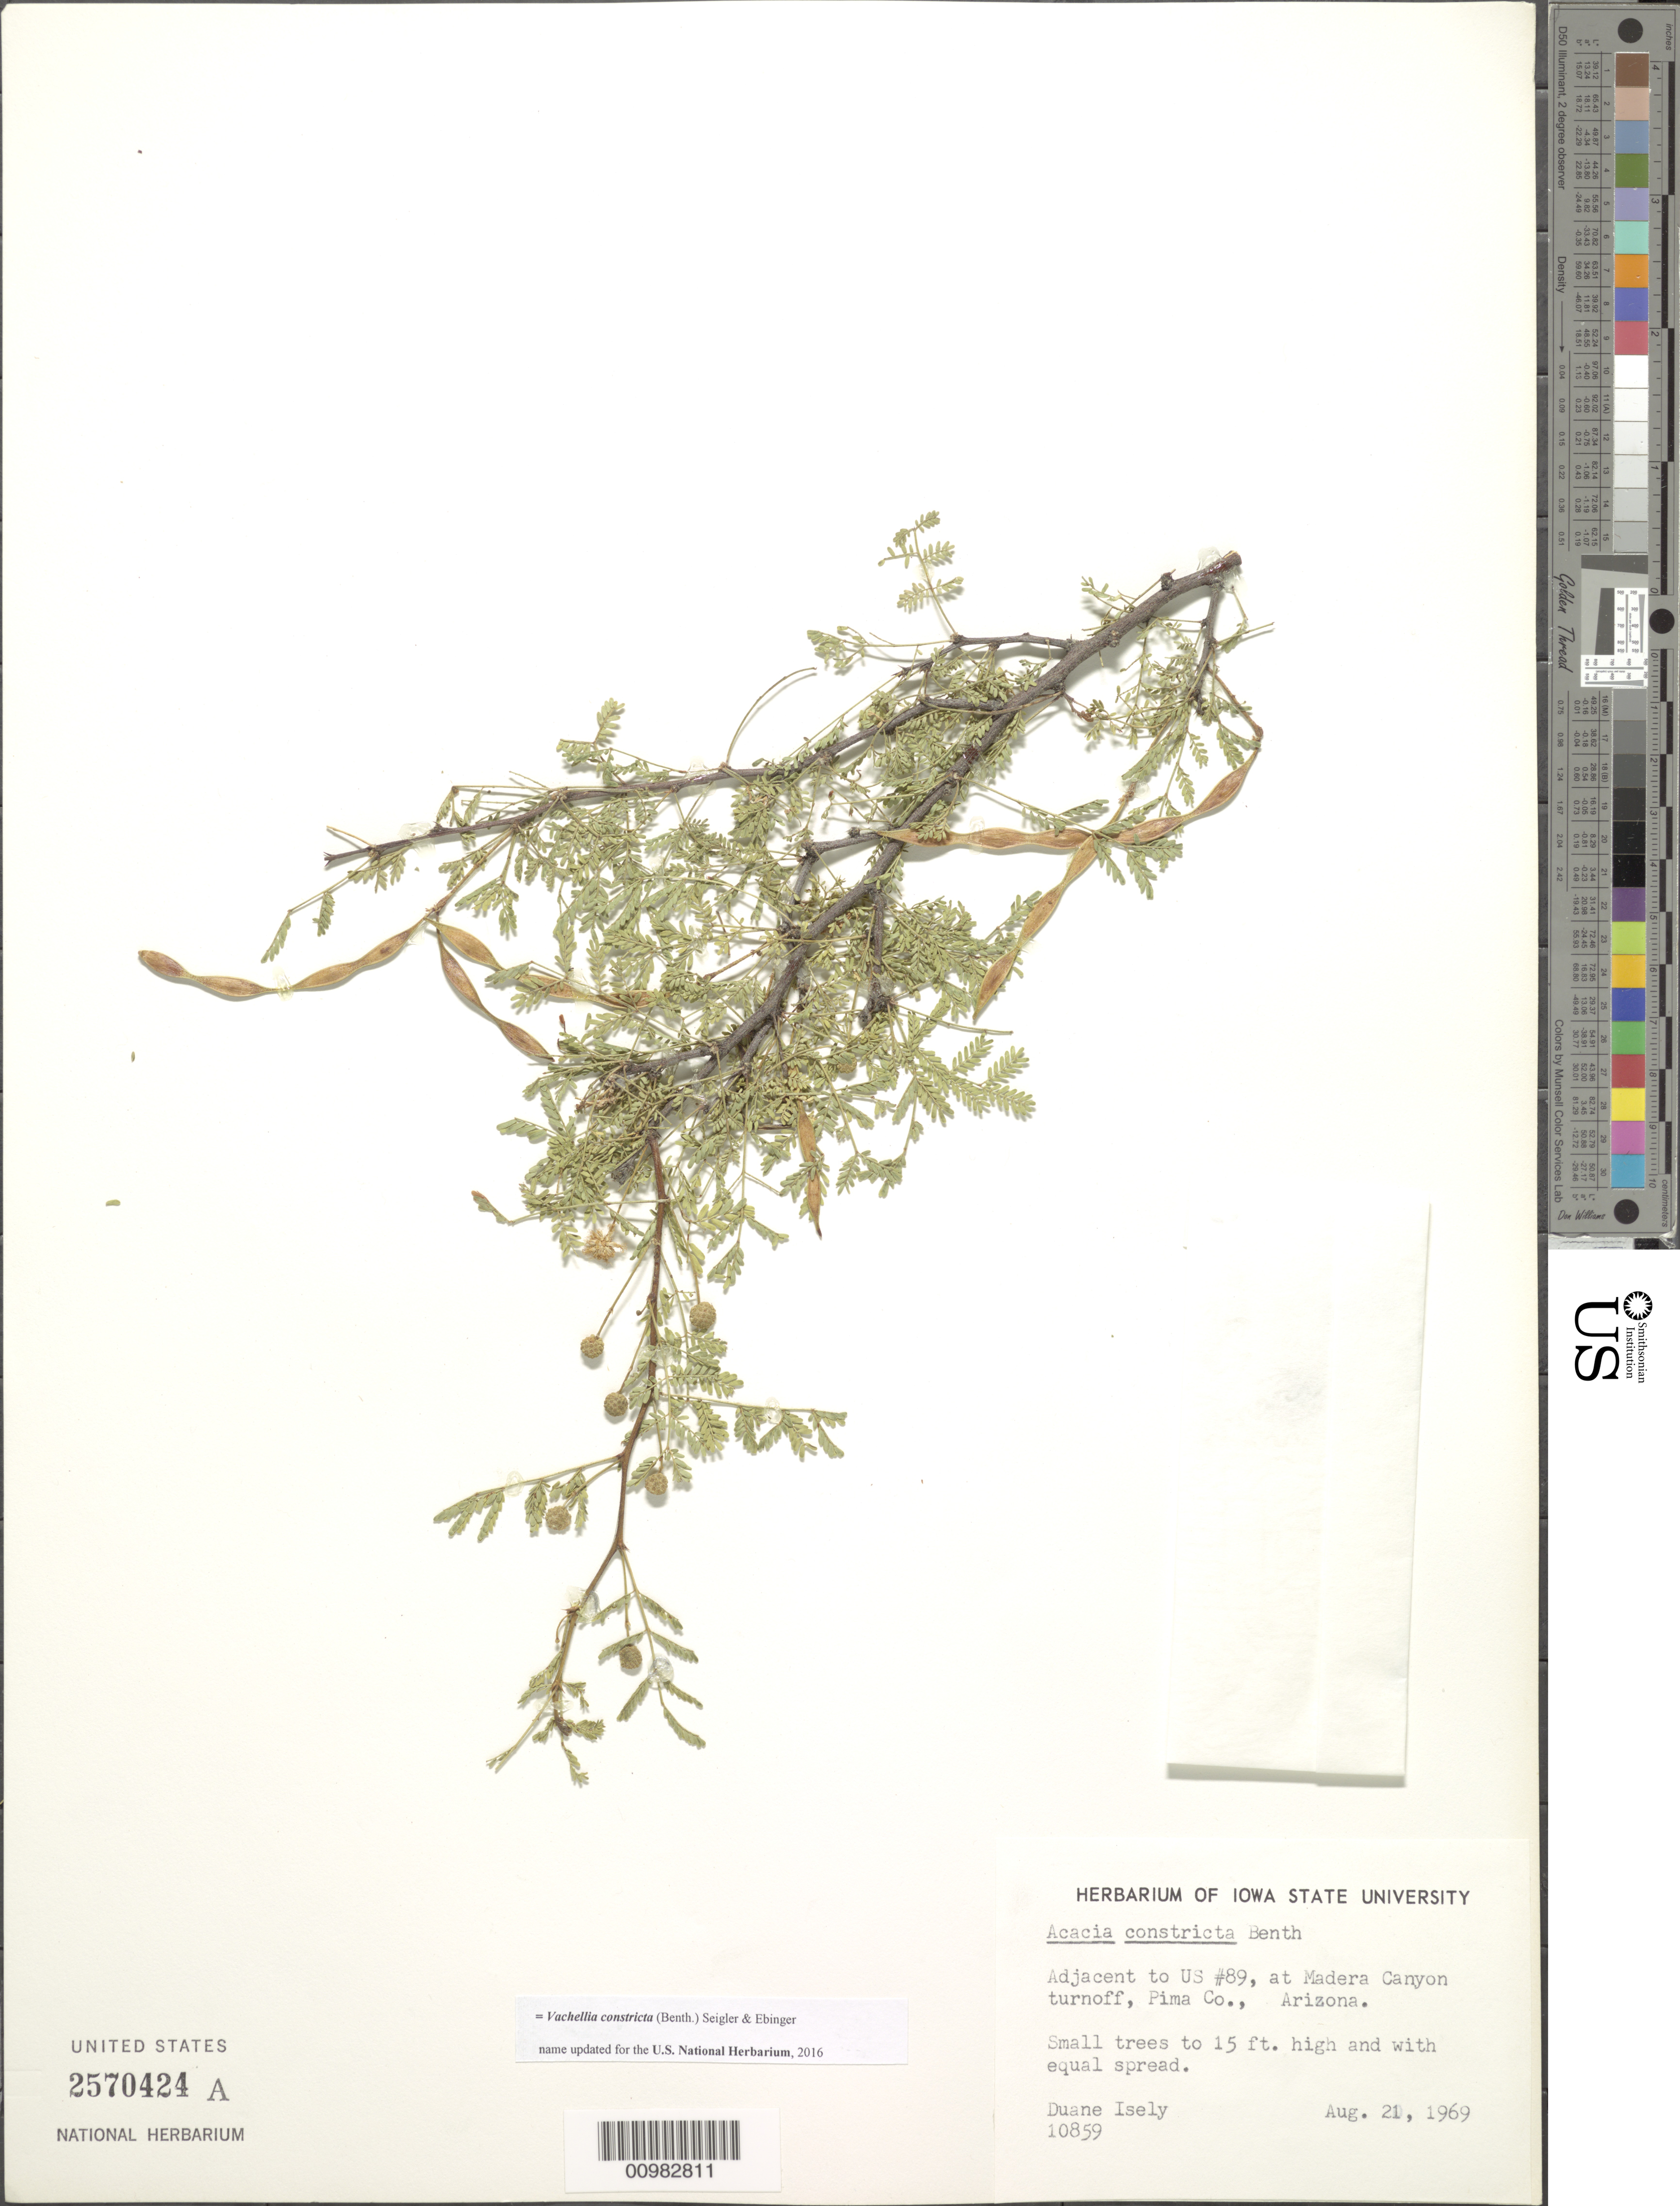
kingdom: Plantae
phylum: Tracheophyta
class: Magnoliopsida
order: Fabales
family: Fabaceae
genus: Vachellia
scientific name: Vachellia constricta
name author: (Benth.) Seigler & Ebinger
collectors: D. Isely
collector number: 10859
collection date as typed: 21 Aug 1969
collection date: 1969-08-21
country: United States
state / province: Arizona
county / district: Pima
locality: Adjacent to US #89, at Madera Canyon turnoff.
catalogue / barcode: US 2570424